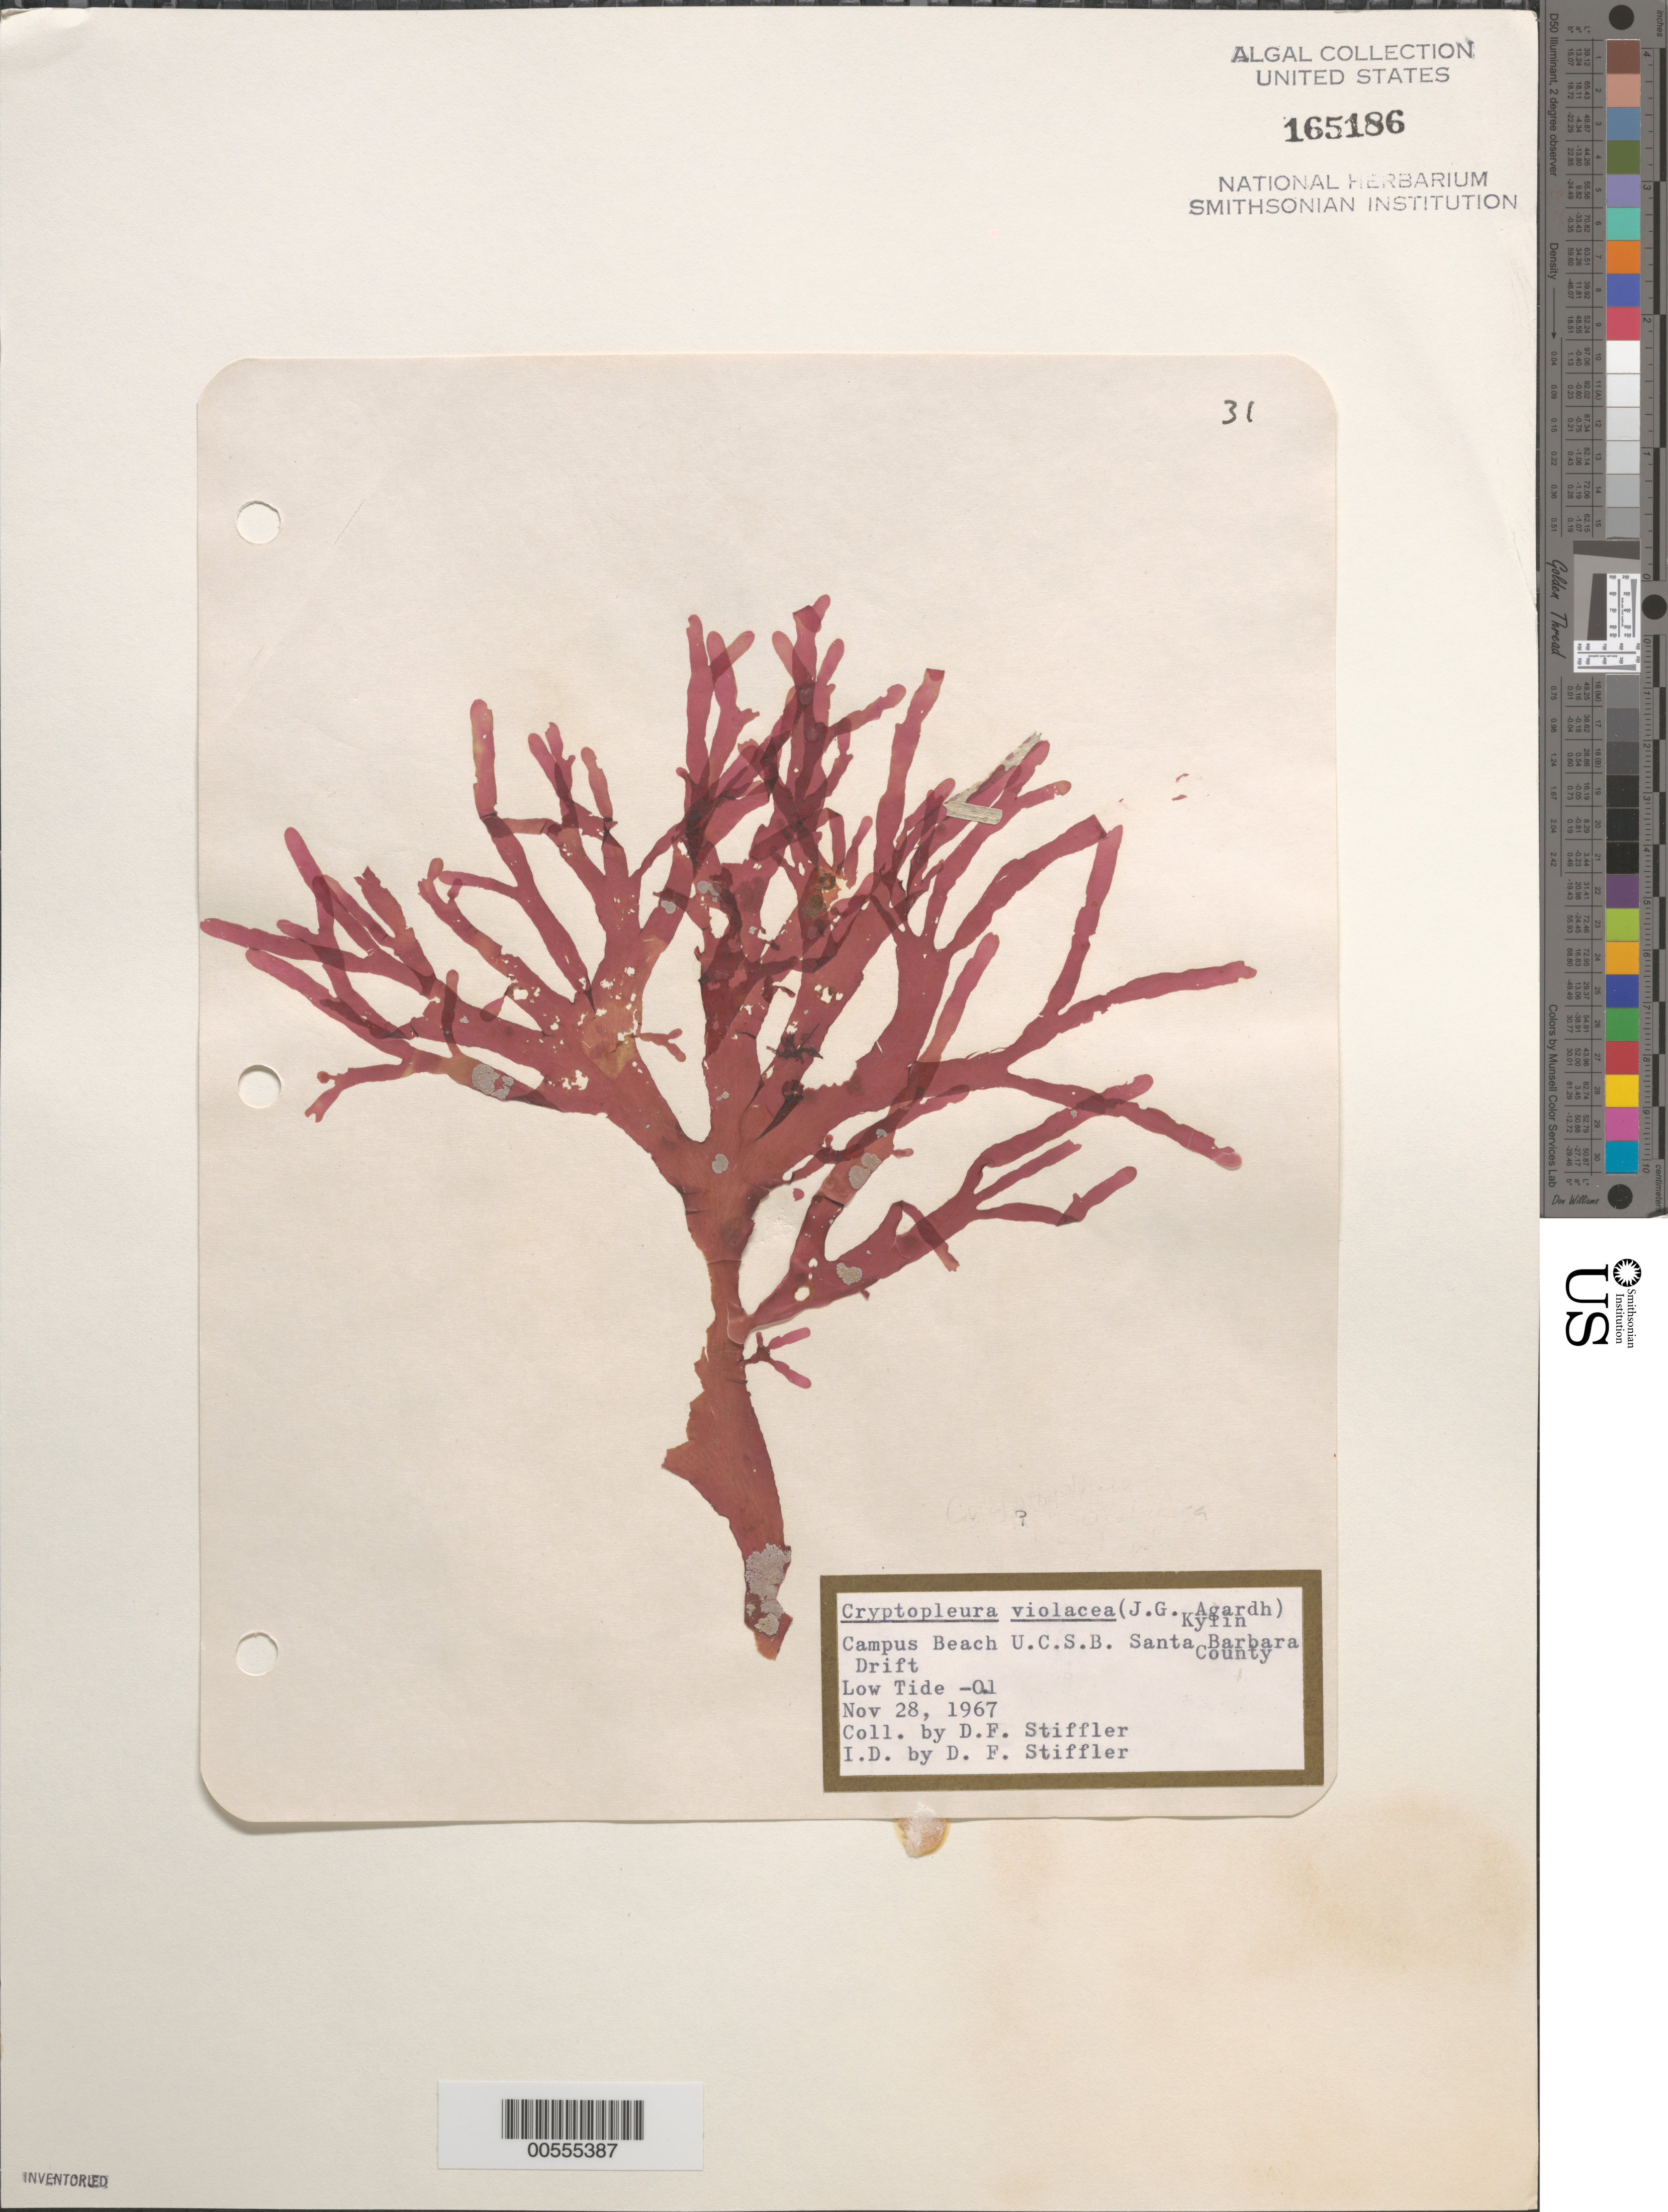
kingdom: Plantae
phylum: Rhodophyta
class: Florideophyceae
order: Ceramiales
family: Delesseriaceae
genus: Cryptopleura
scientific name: Cryptopleura violacea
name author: (J. Ag.) Kylin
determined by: Stiffler, D. F.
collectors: D. Stiffler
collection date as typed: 28 Nov 1967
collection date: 1967-11-28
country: United States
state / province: California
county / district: Santa Barbara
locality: Campus Beach, University of California Santa Barbara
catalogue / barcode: US 165186